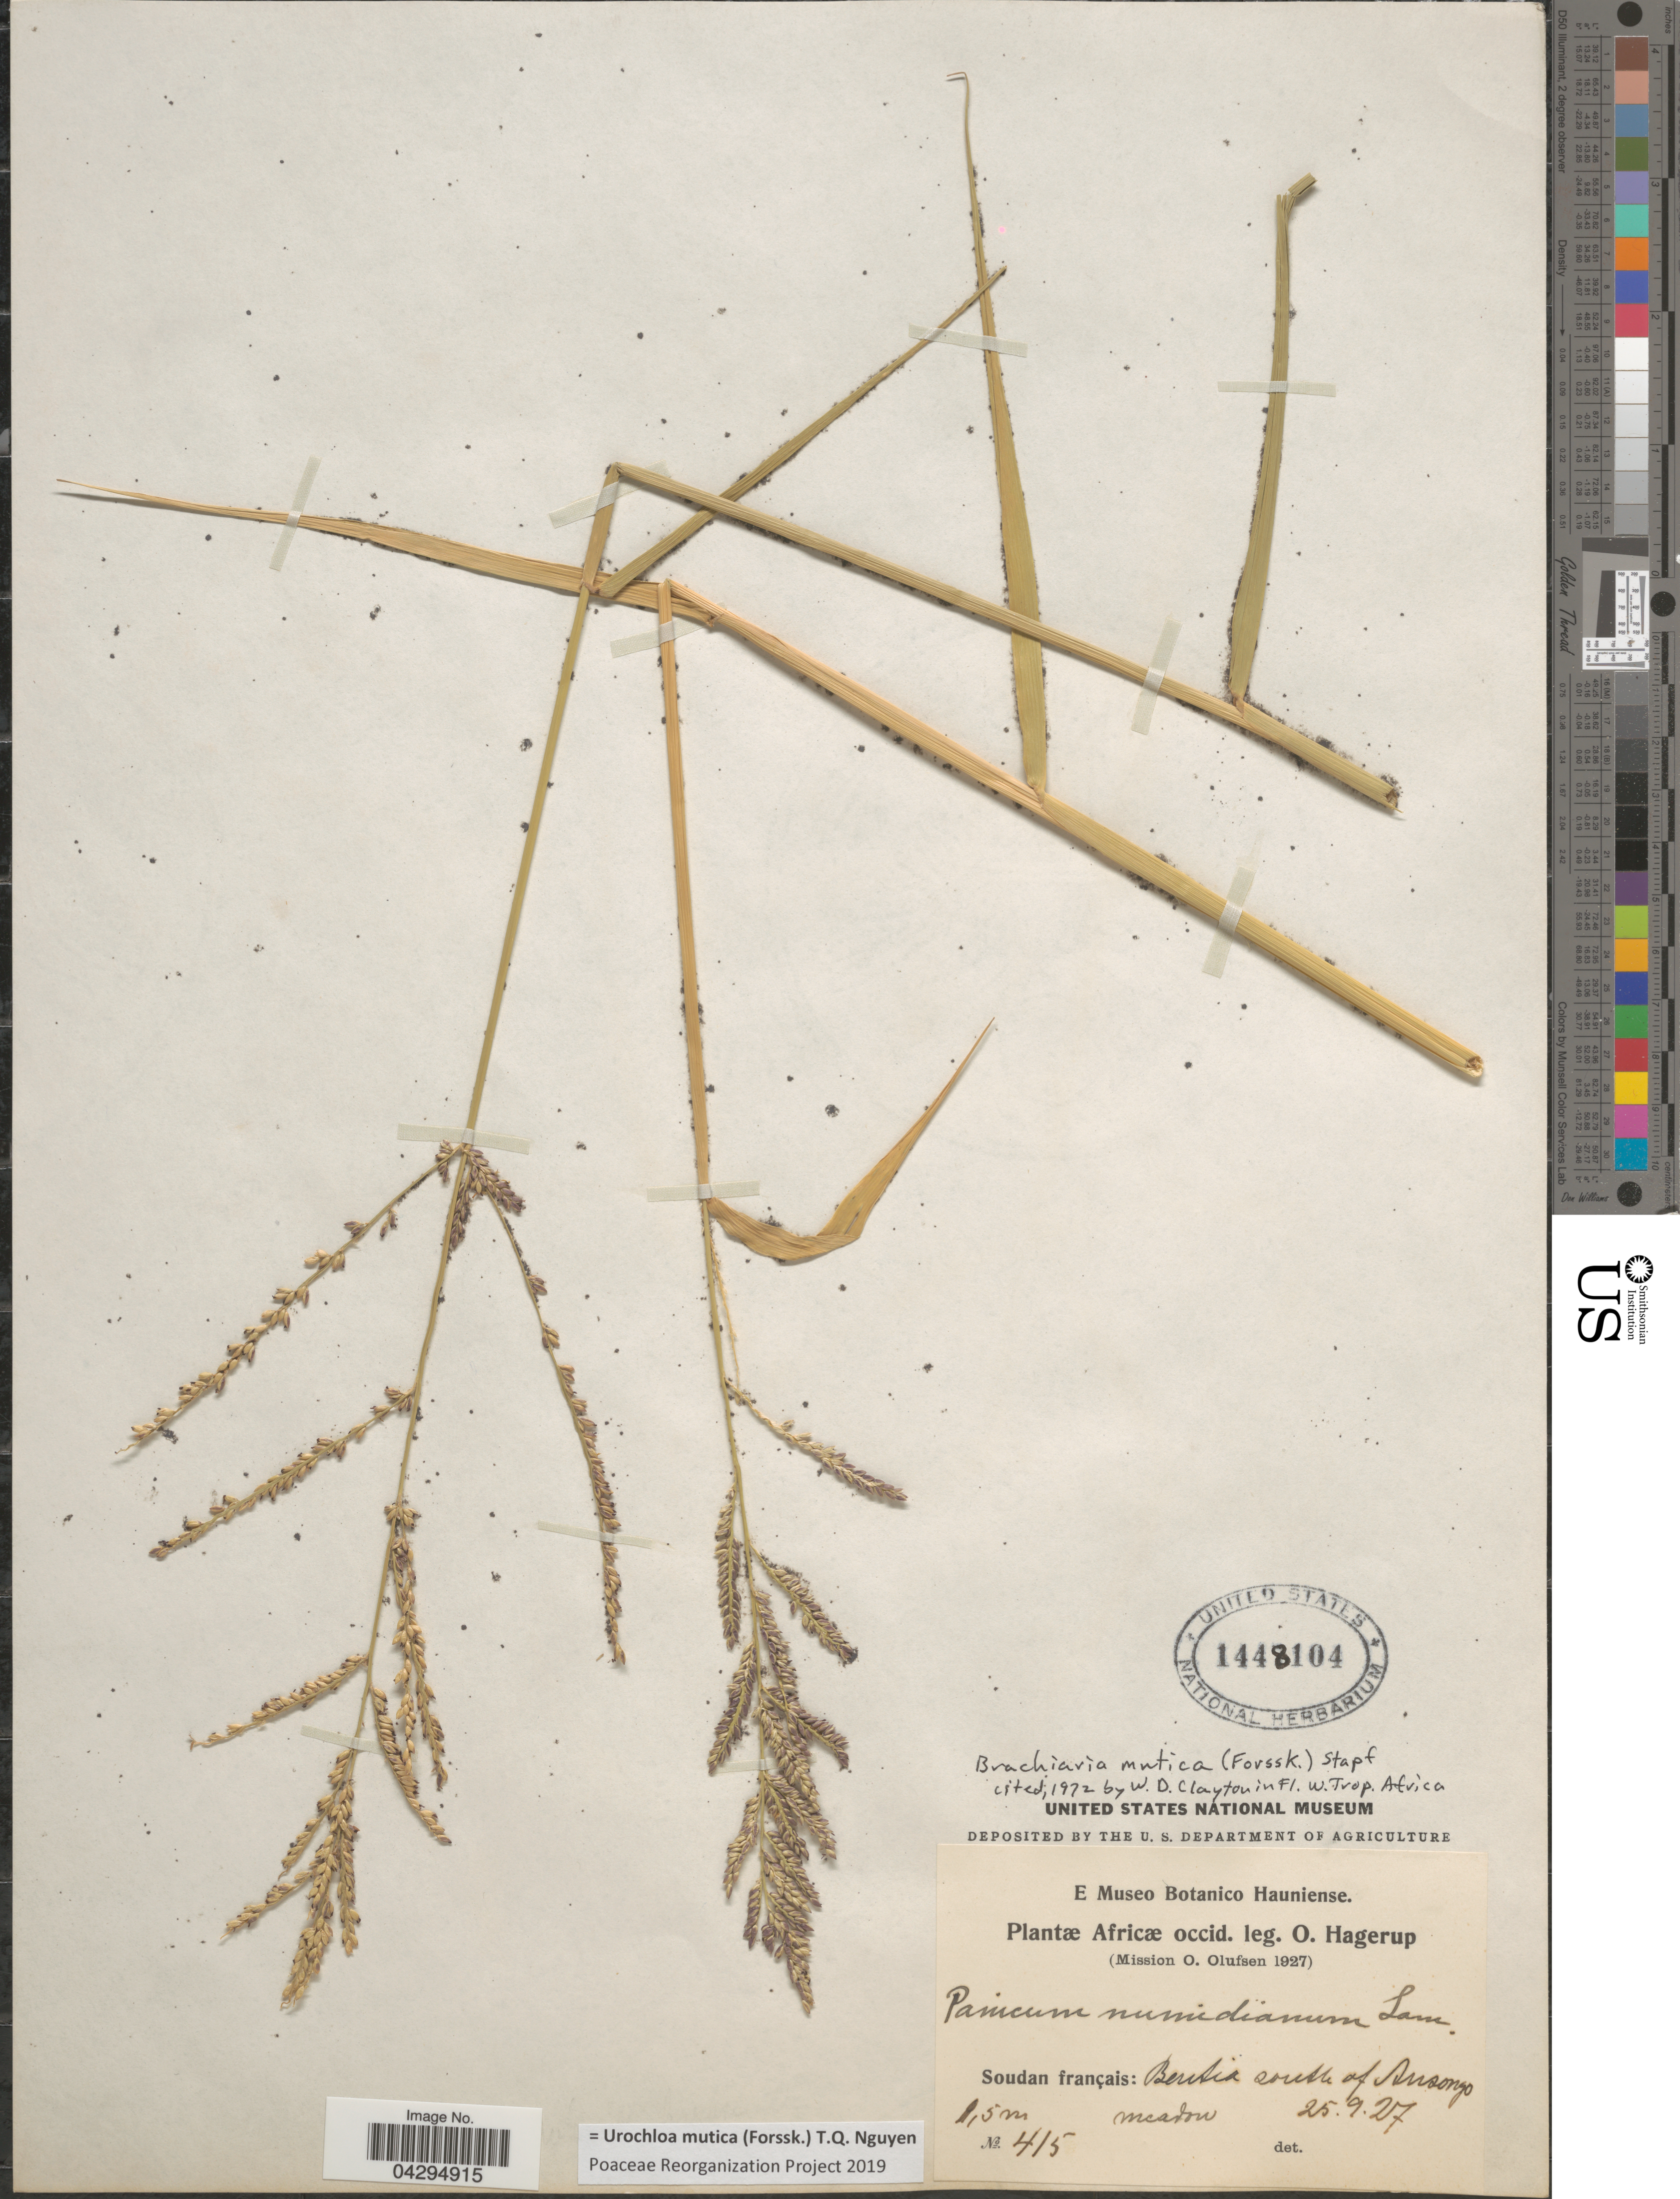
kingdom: Plantae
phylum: Tracheophyta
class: Liliopsida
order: Poales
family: Poaceae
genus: Urochloa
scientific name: Urochloa mutica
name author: (Forssk.) T.Q. Nguyen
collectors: O. Hagerup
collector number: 415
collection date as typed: Transcribed d/m/y: 25/9/27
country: Mali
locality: Africæ occid. (Mission O. Olufsen 1927). Soudan français: Bentia south of Ansongo.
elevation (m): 1.5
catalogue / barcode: US 1448104